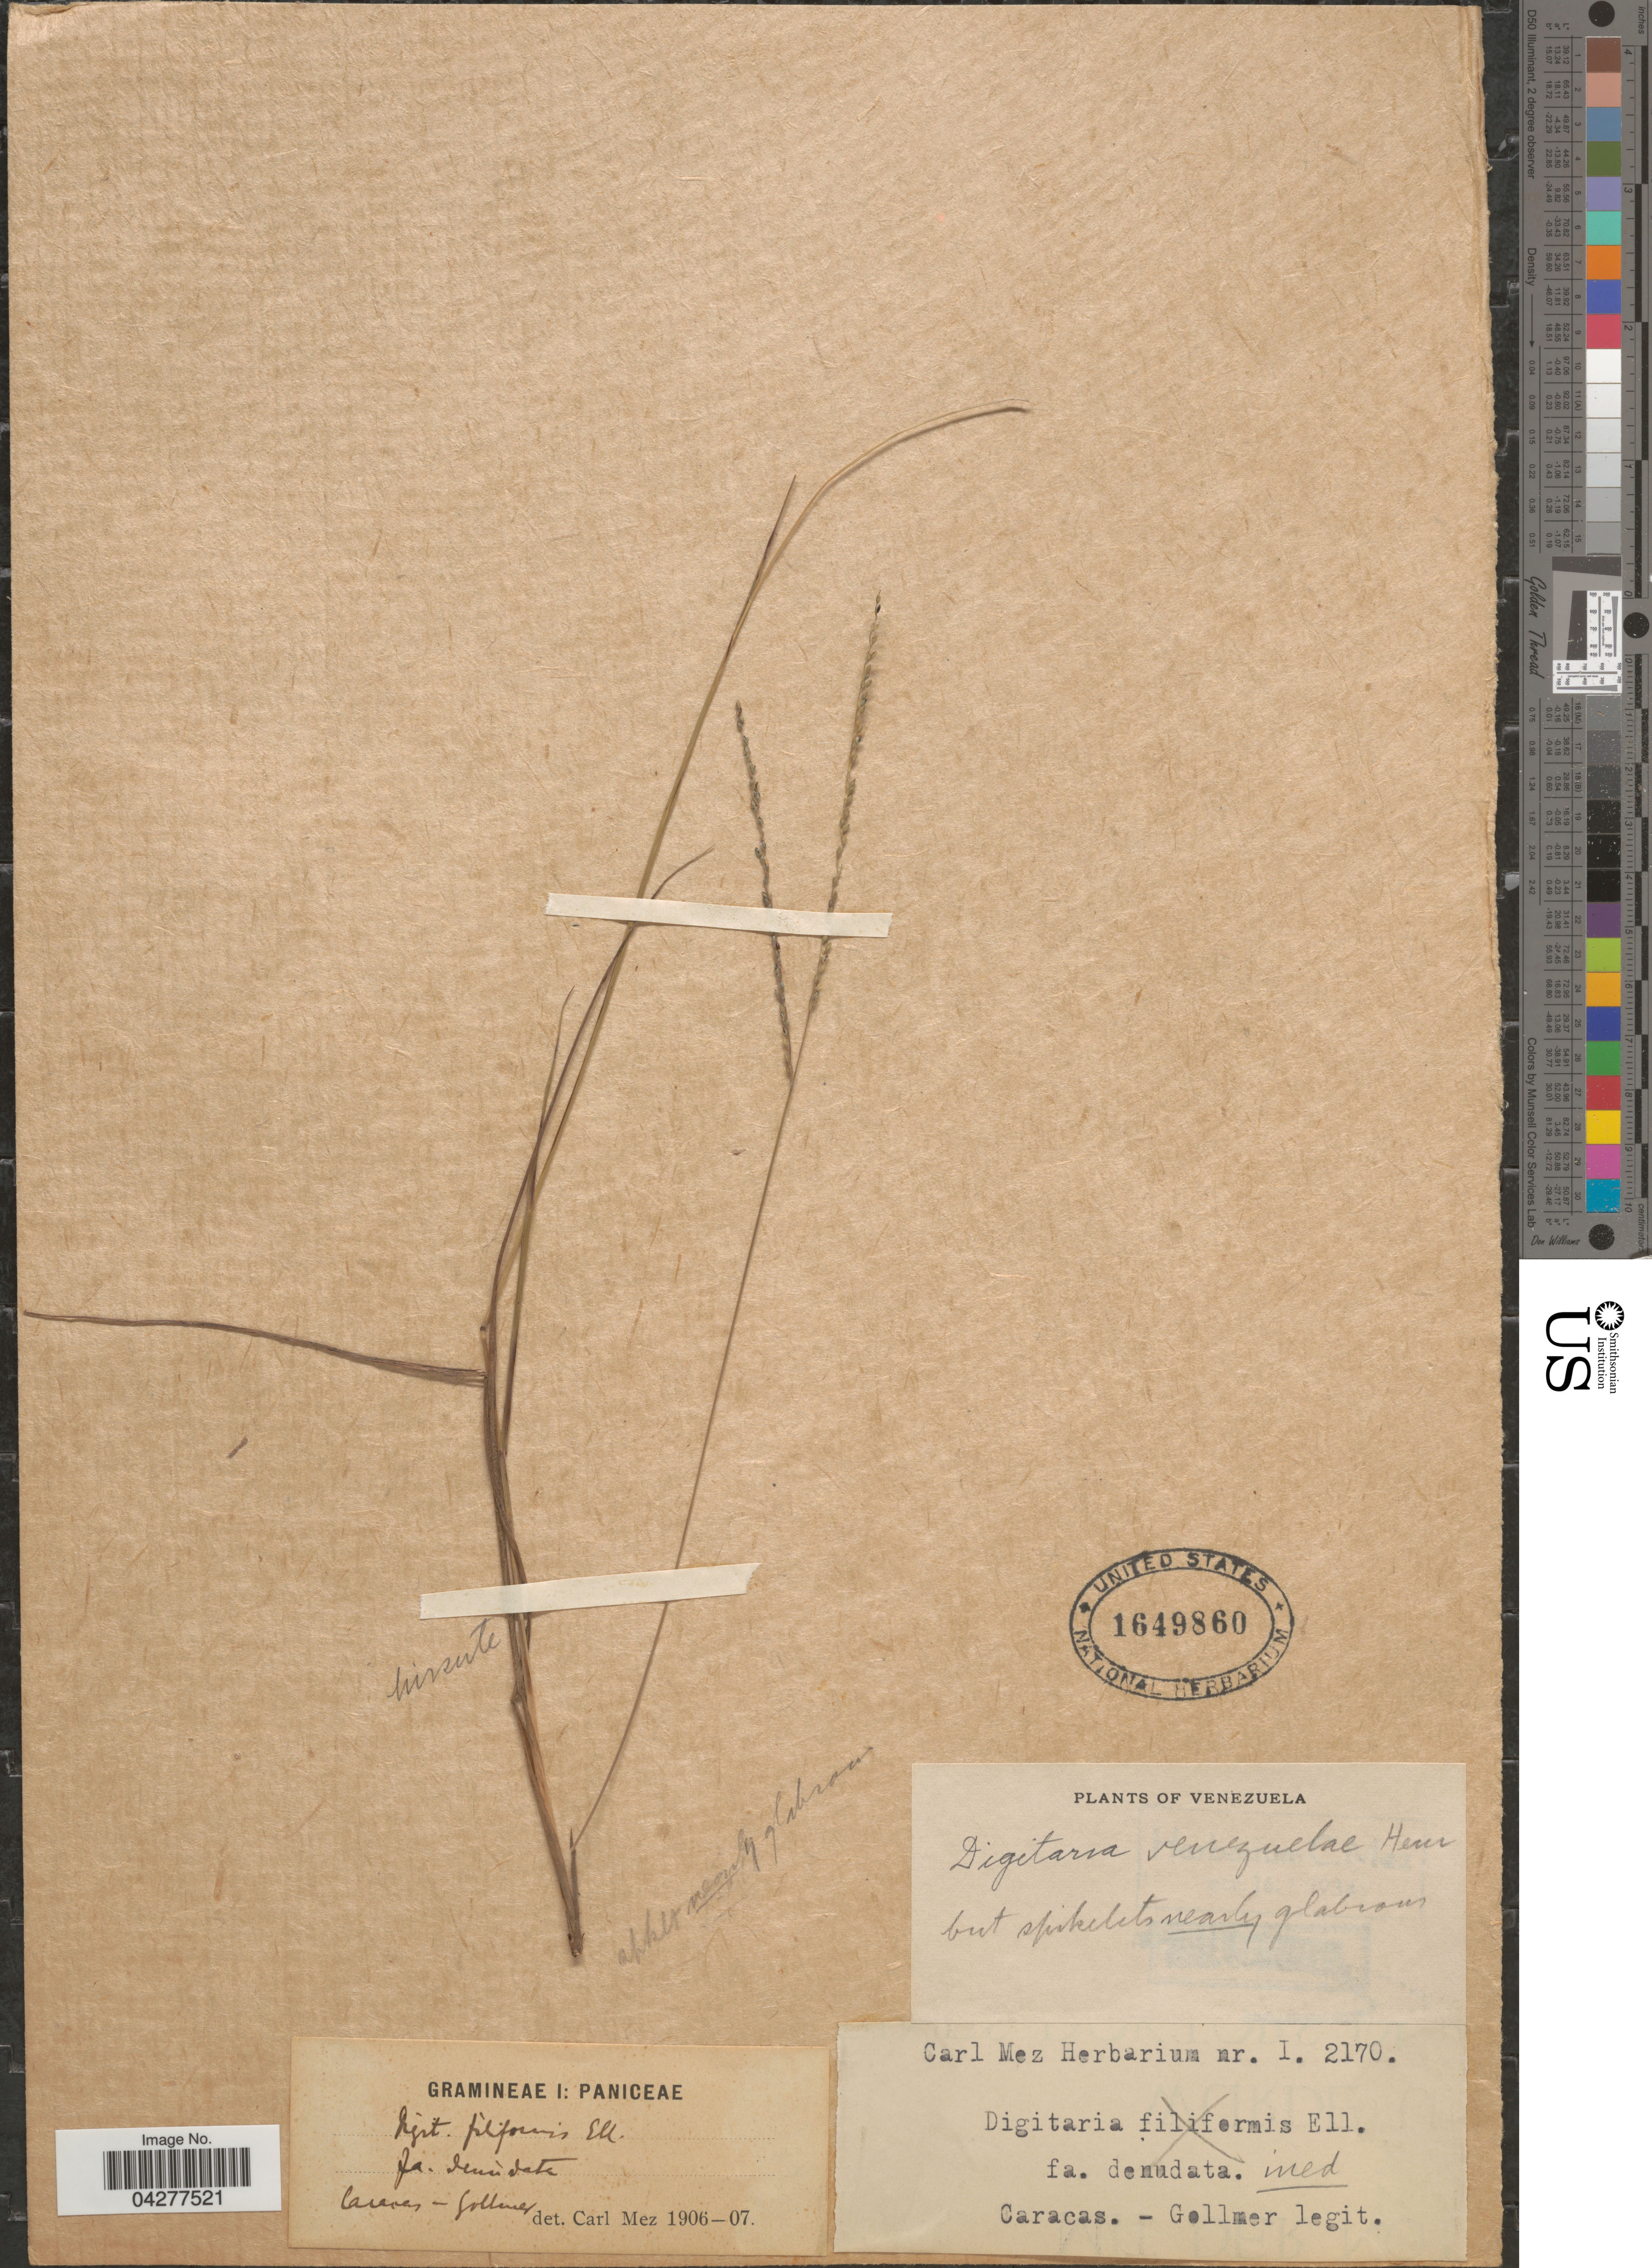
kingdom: Plantae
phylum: Tracheophyta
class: Liliopsida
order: Poales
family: Poaceae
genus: Digitaria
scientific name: Digitaria venezuelae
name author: Henr.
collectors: -. Gollmer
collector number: I2170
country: Venezuela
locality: Caracas.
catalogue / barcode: US 1649860